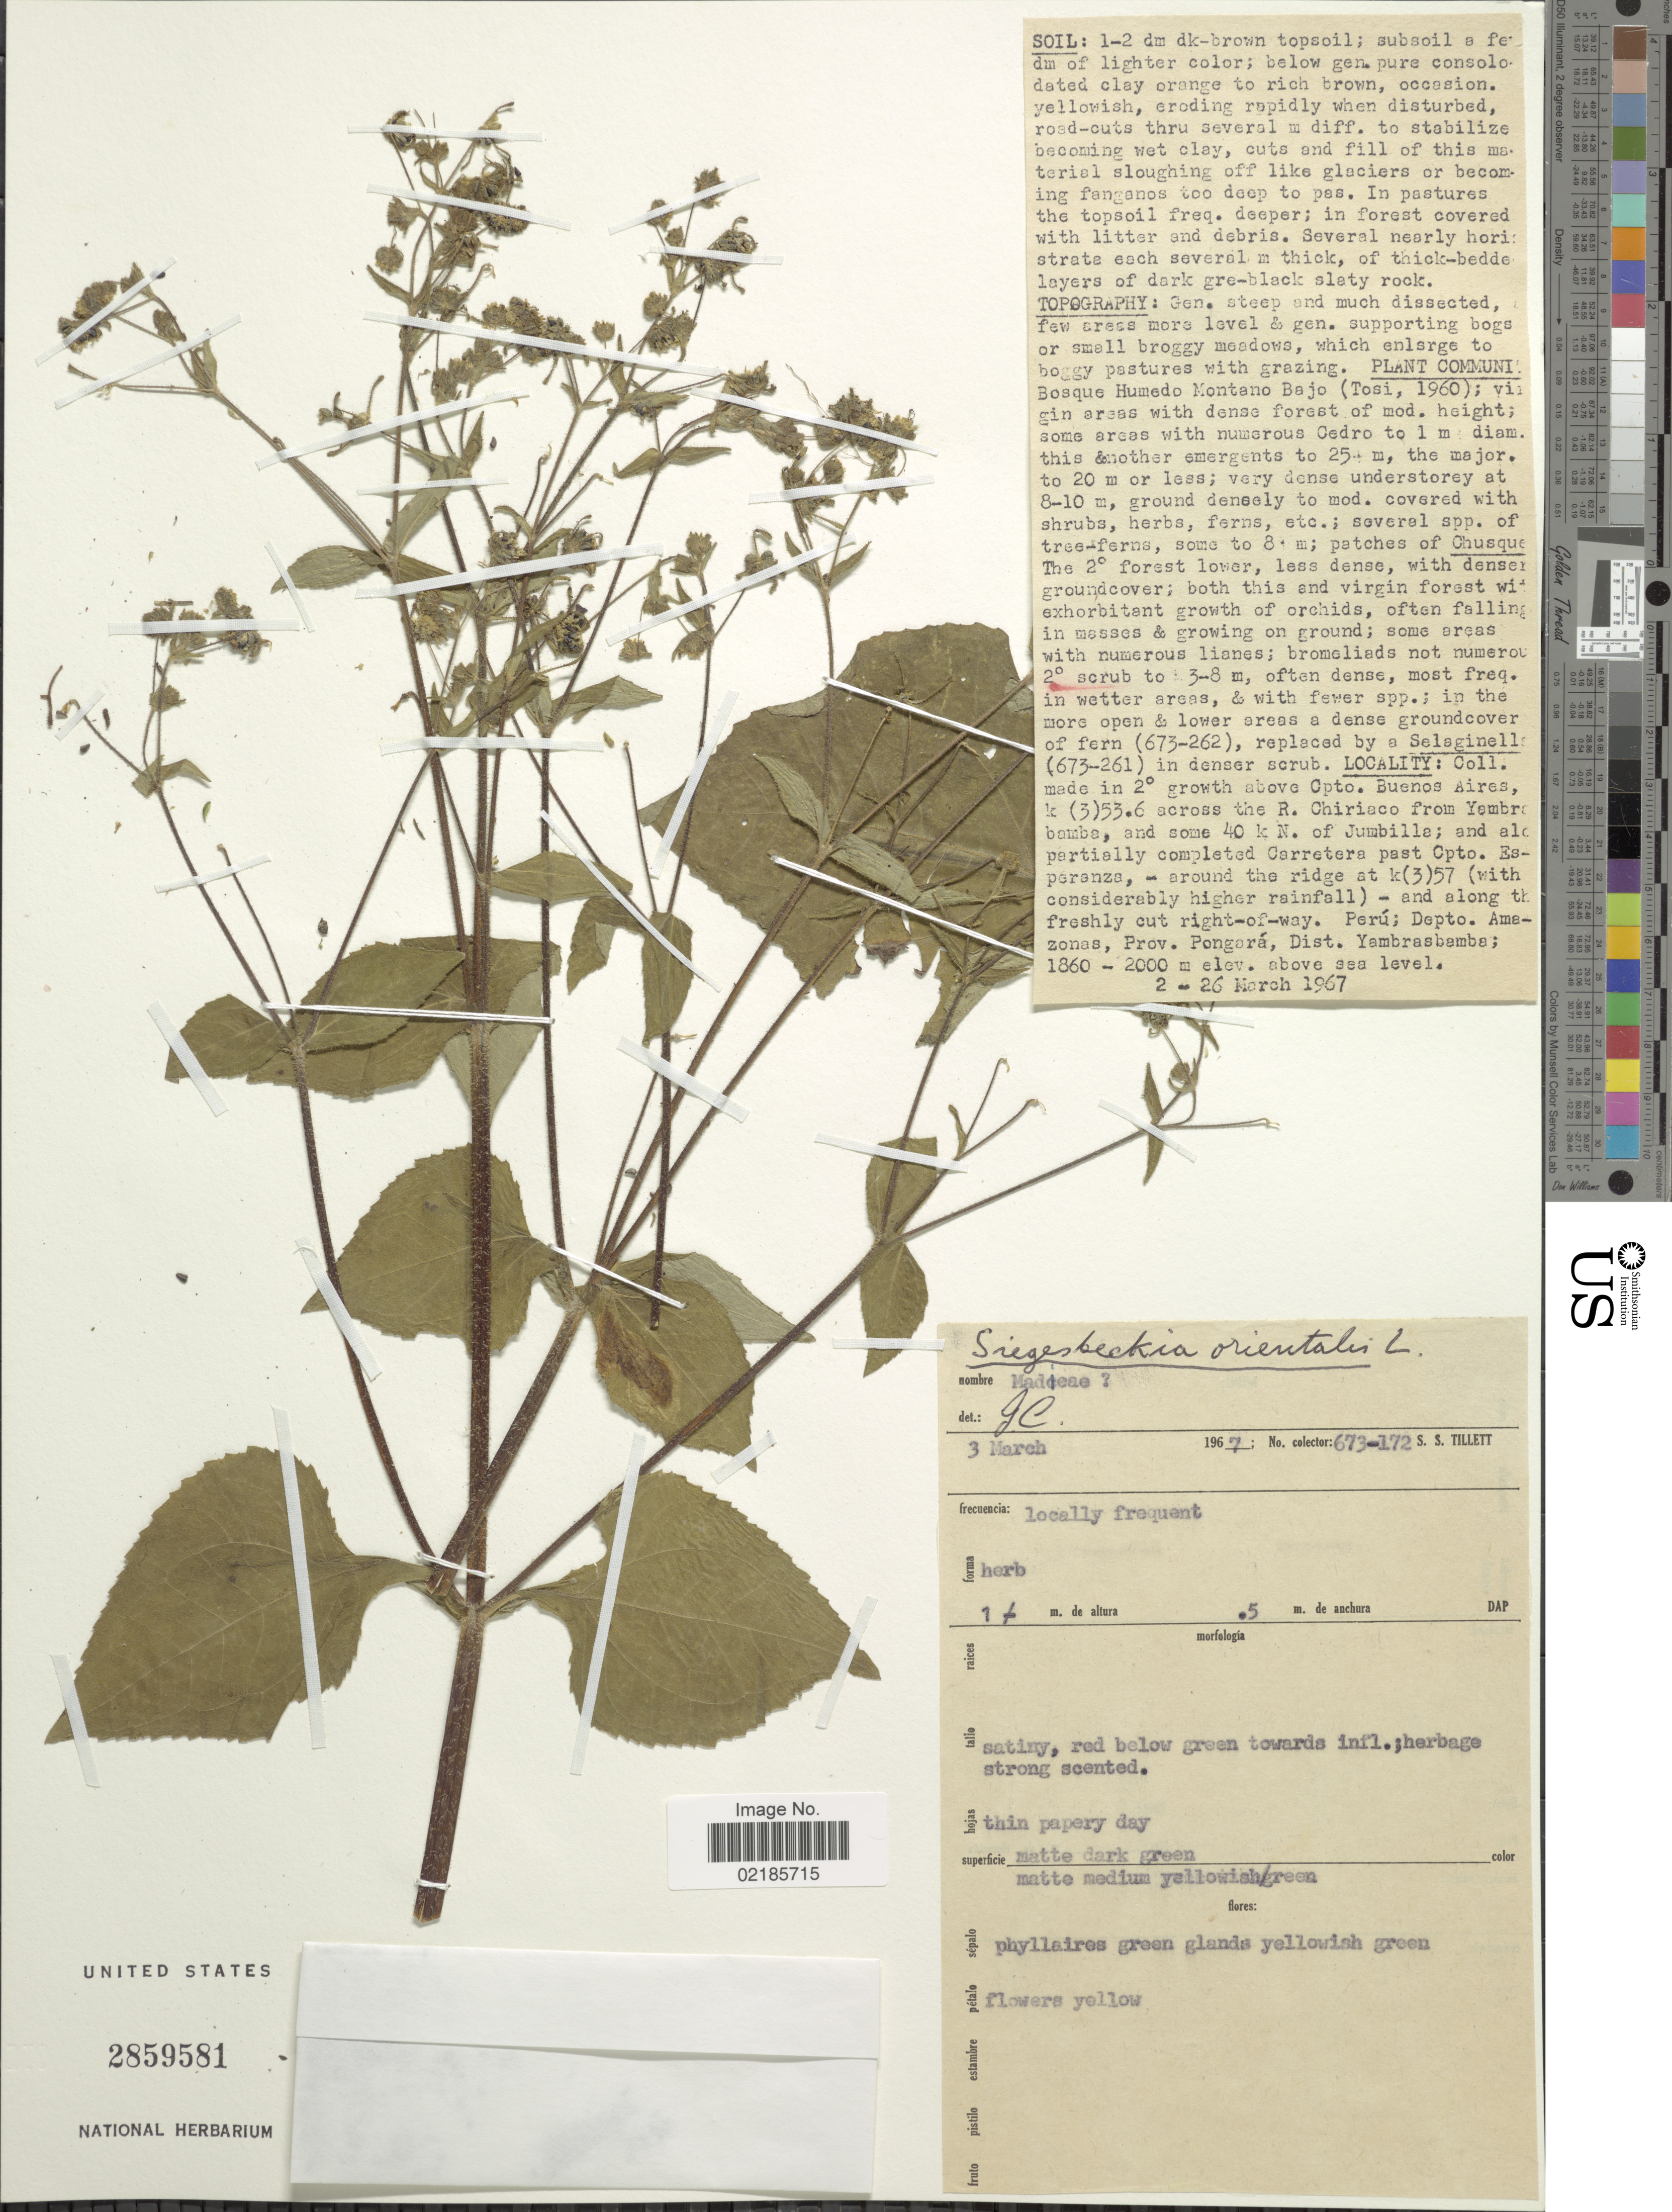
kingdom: Plantae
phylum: Tracheophyta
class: Magnoliopsida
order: Asterales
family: Asteraceae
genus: Sigesbeckia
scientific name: Sigesbeckia jorullensis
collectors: S. S. Tillett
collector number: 673-172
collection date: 1967-03-03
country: Argentina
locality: Locally frequent, thin paper day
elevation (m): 1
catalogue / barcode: US 2859581